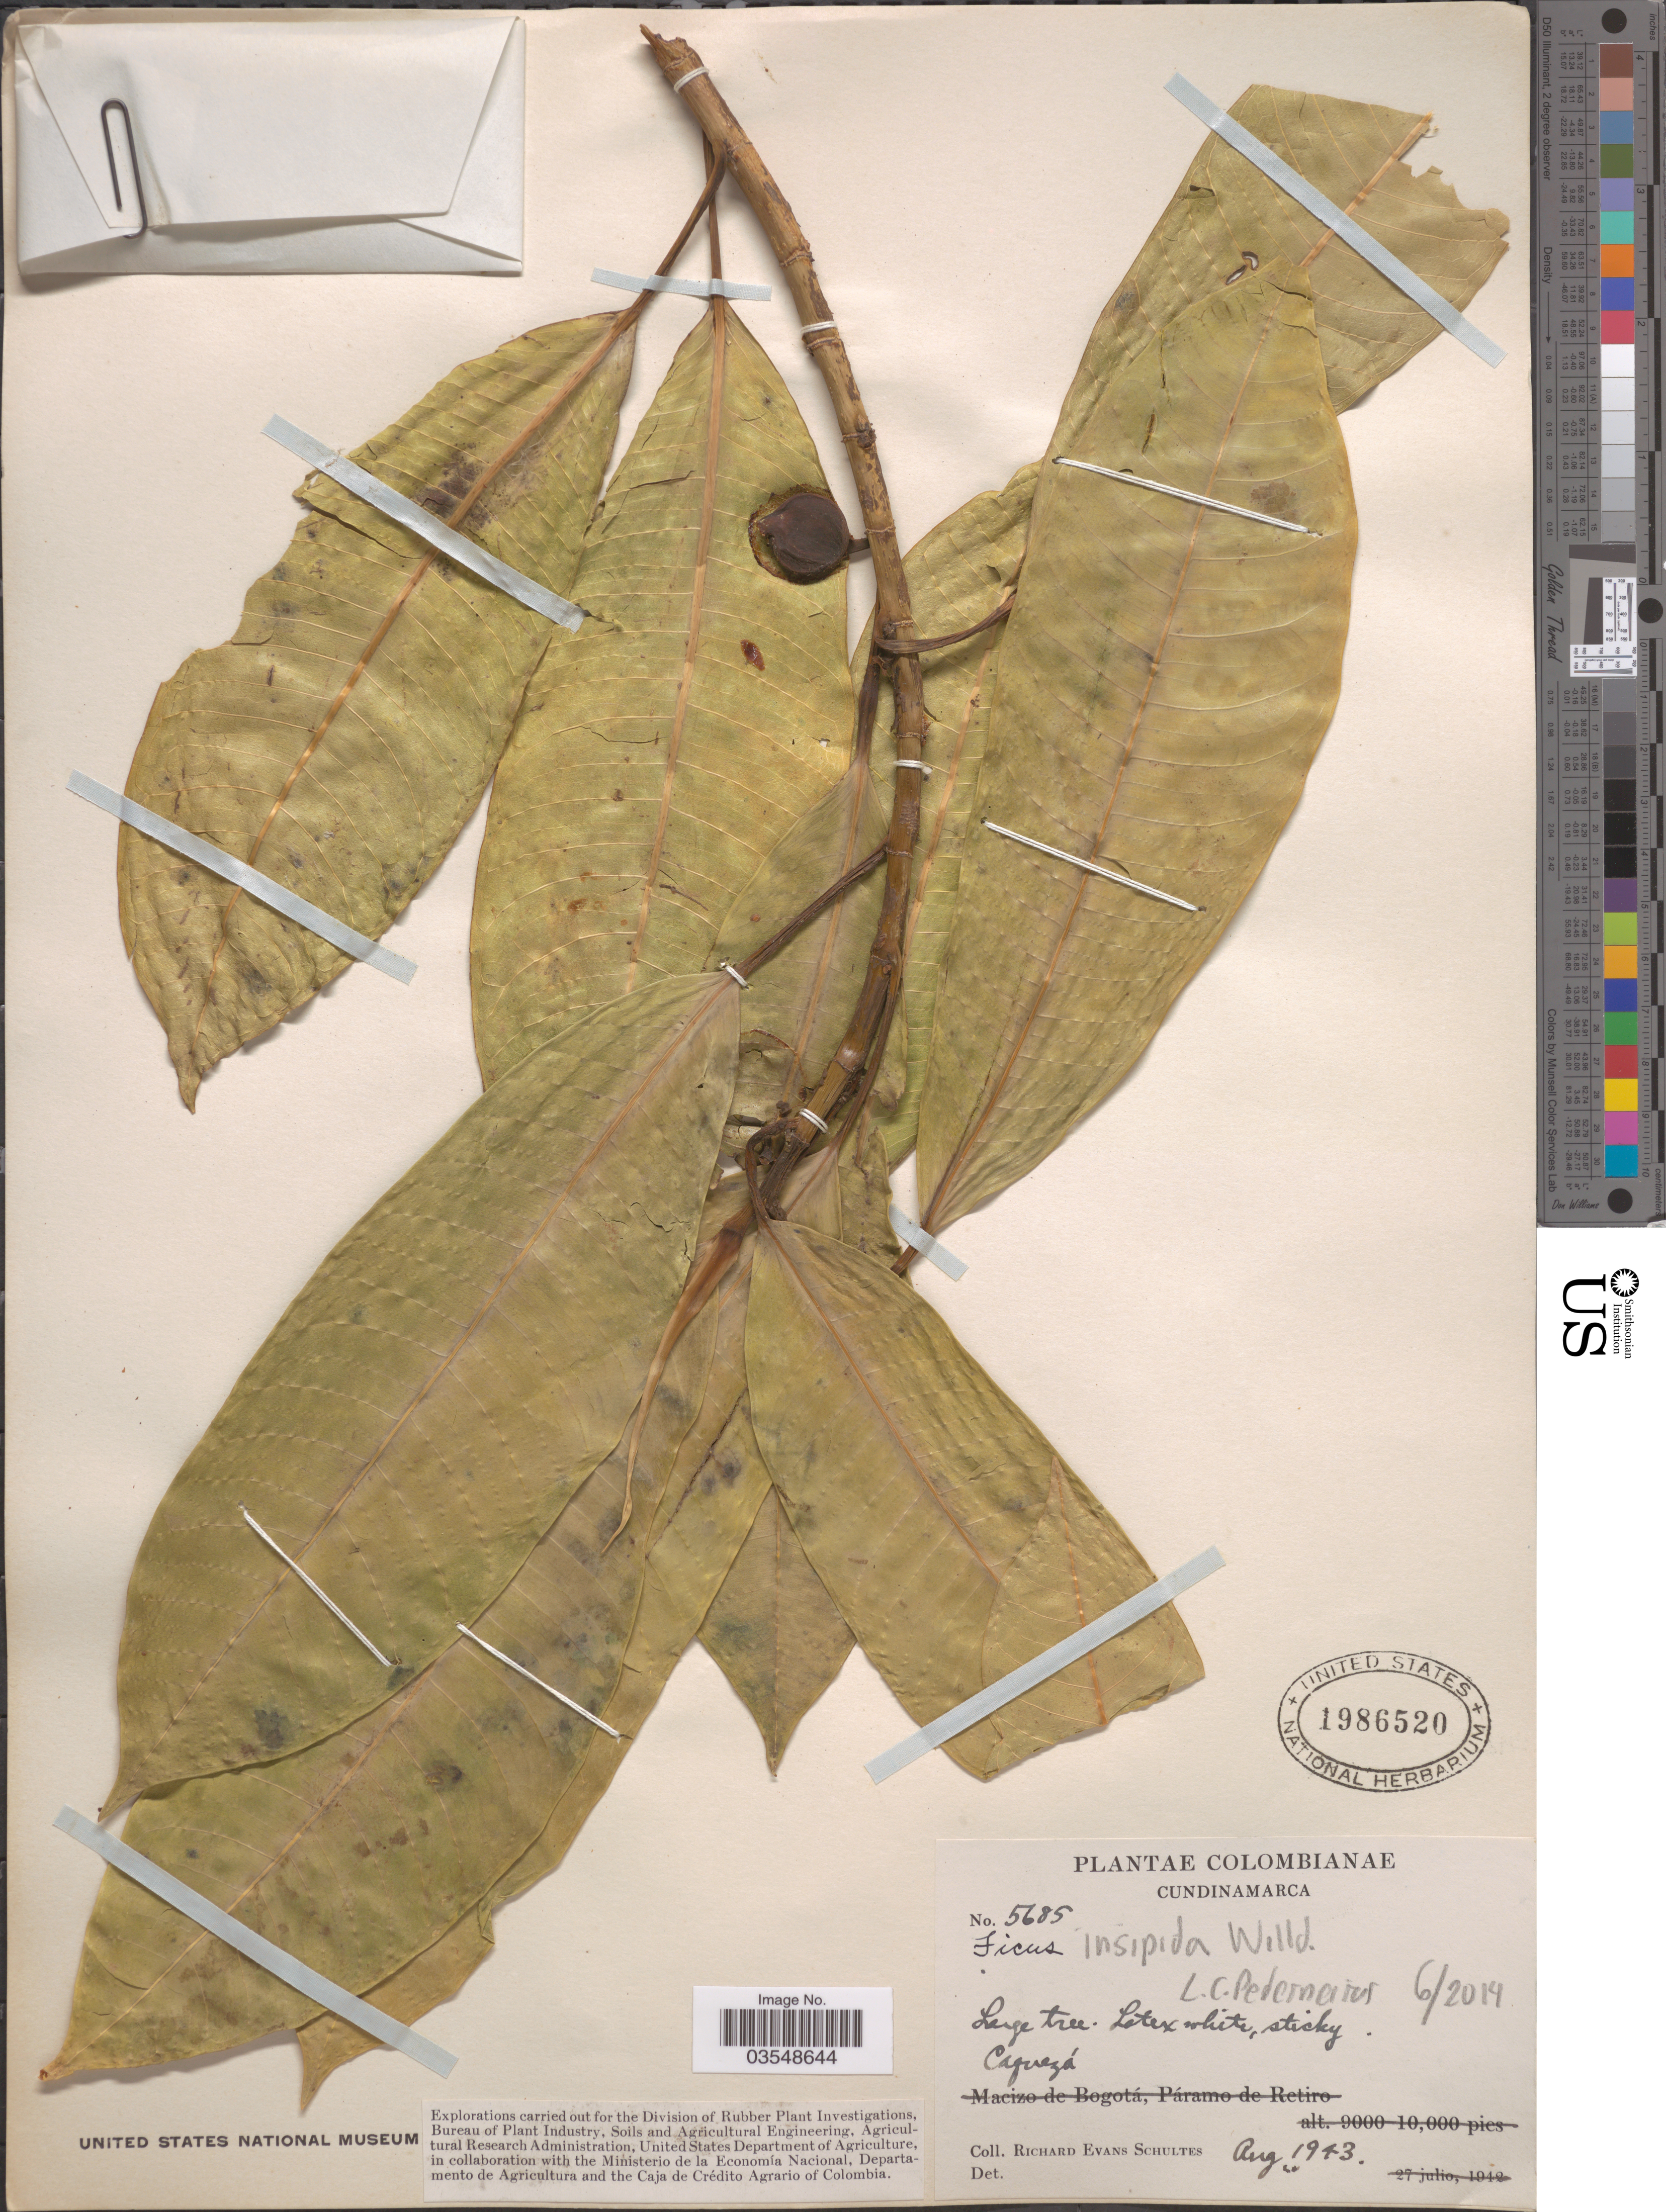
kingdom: Plantae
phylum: Tracheophyta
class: Magnoliopsida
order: Rosales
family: Moraceae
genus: Ficus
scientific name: Ficus glabrata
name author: Kunth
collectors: R. E. Schultes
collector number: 5685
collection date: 1943-08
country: Colombia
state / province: Cundinamarca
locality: Caquezá.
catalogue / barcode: US 1986520